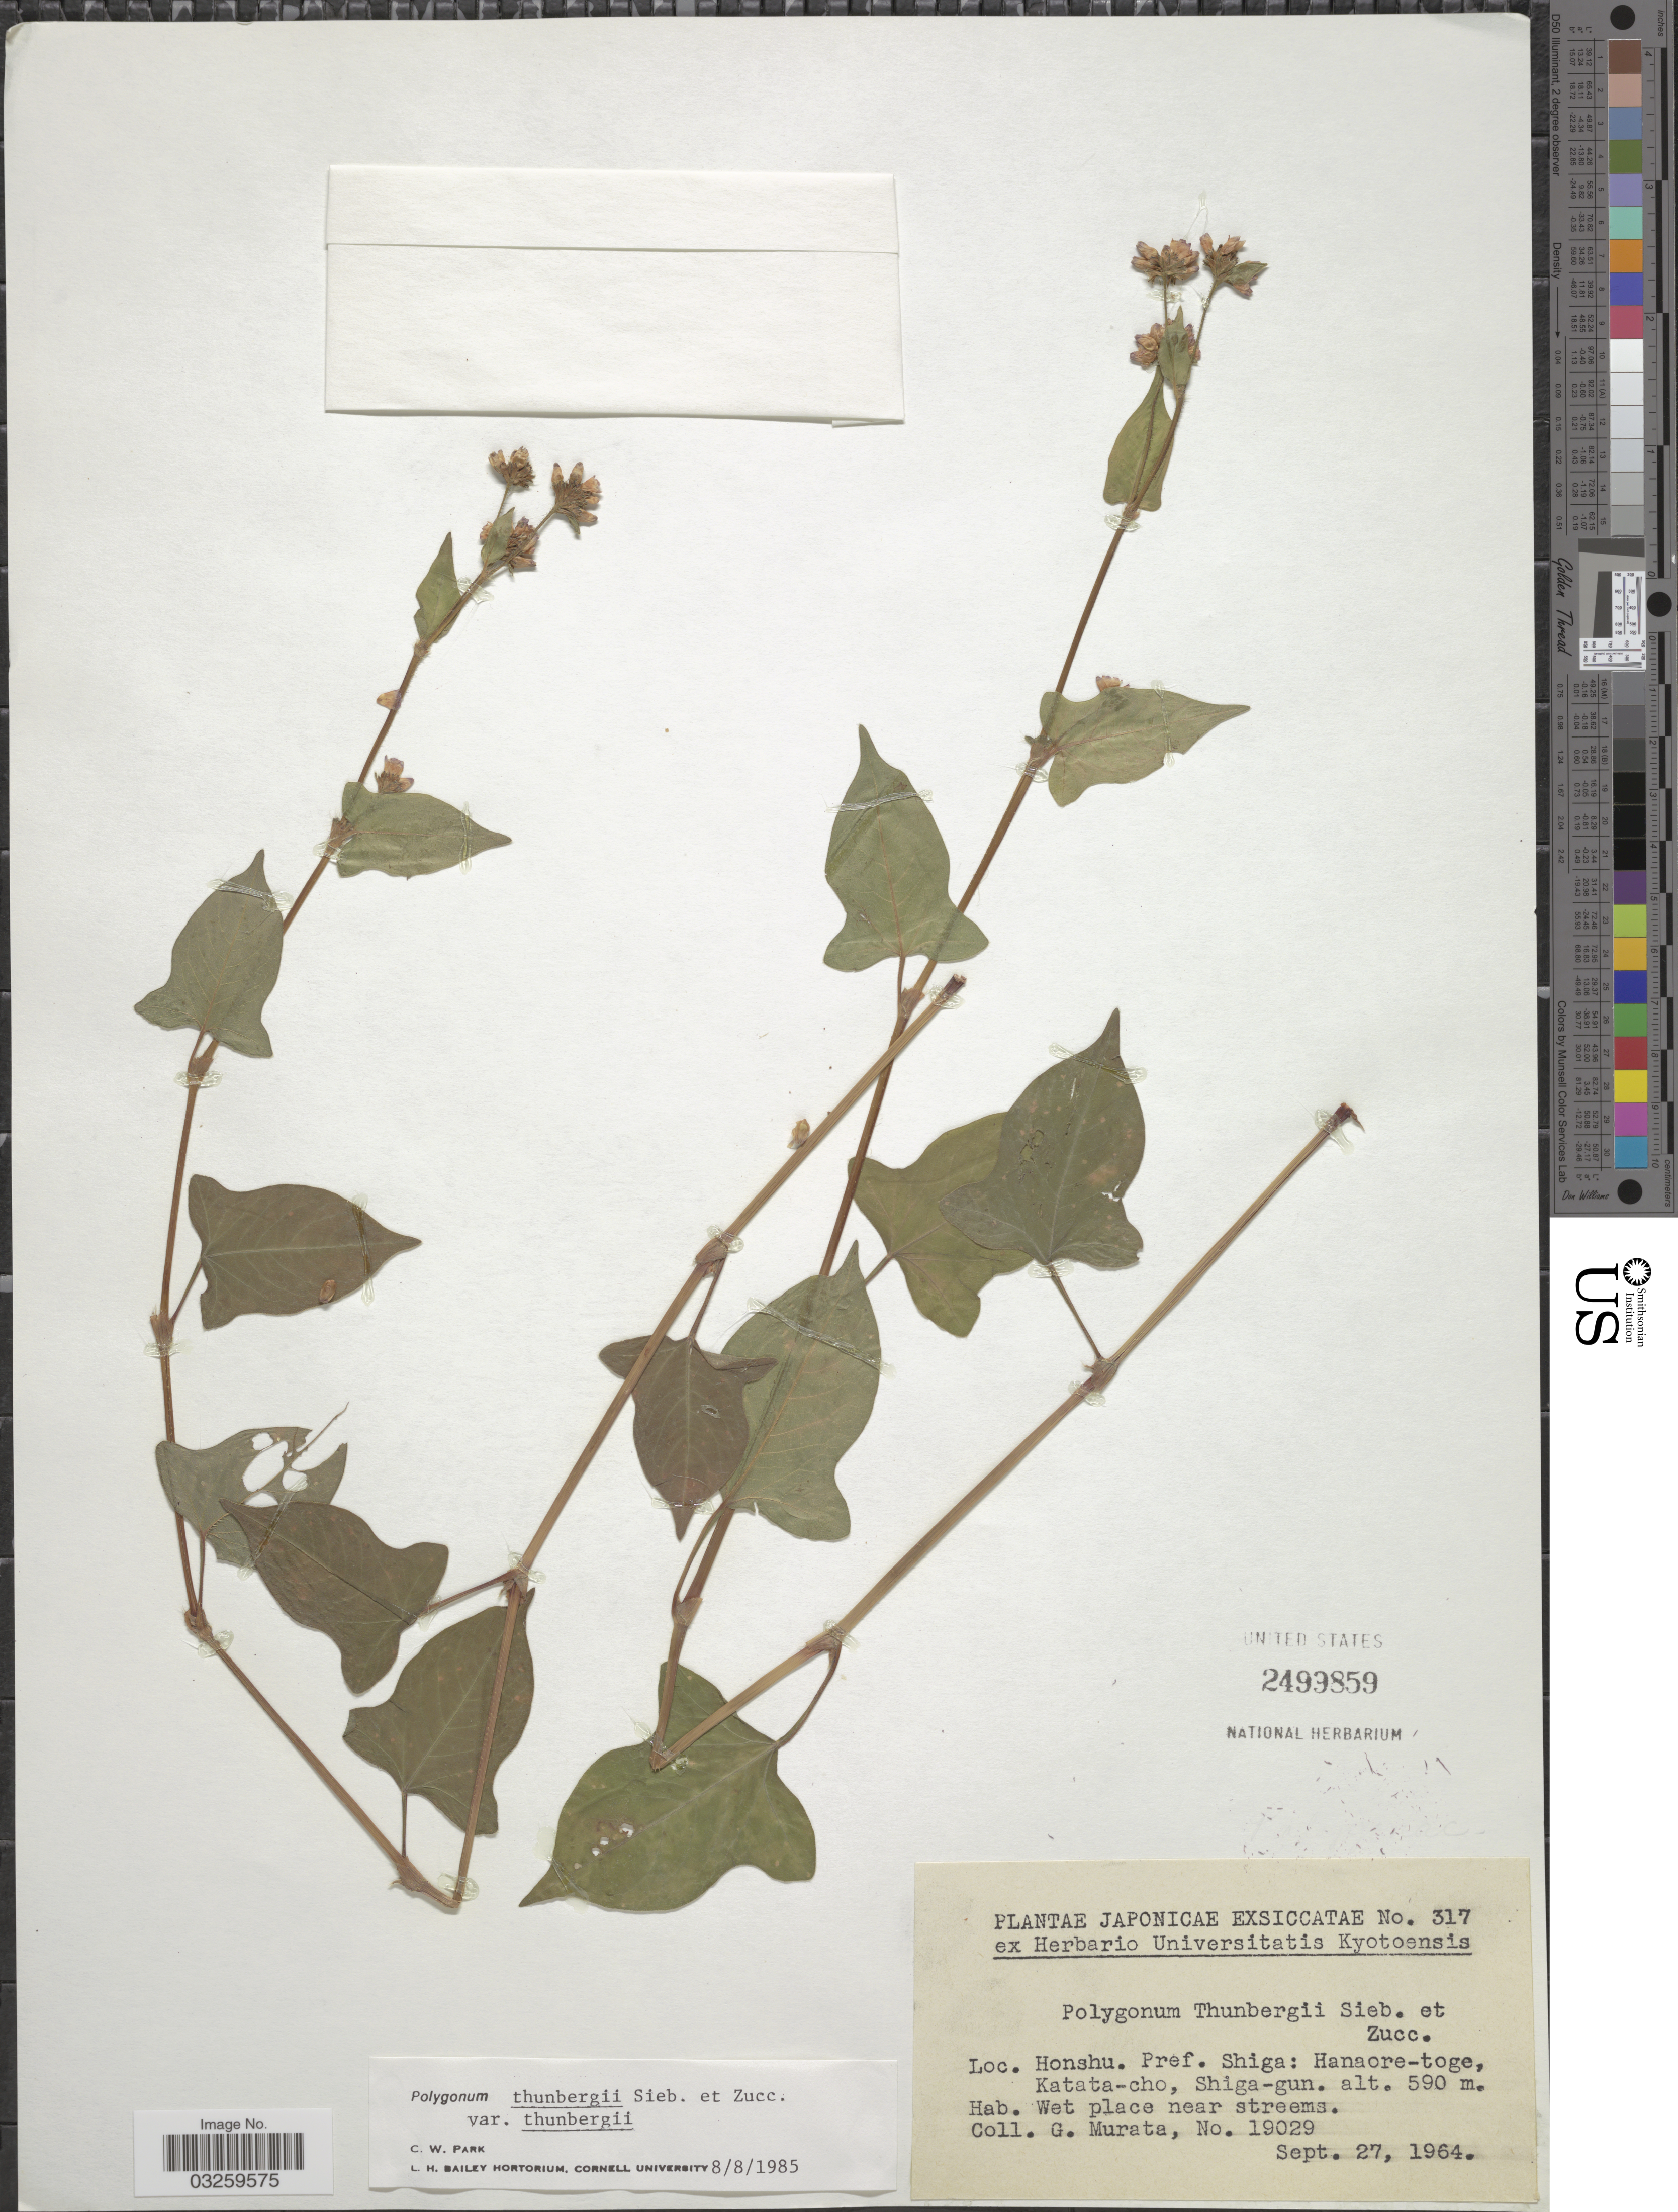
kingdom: Plantae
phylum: Tracheophyta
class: Magnoliopsida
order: Caryophyllales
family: Polygonaceae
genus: Polygonum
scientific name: Polygonum thunbergii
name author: Siebold & Zucc.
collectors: G. Murata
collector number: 19029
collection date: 1964-09-27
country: Japan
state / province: Siga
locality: Honshu. Pref. Shiga: Hanaore-toge, Katata-cho, Shiga-gun.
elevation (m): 590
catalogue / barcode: US 2499859